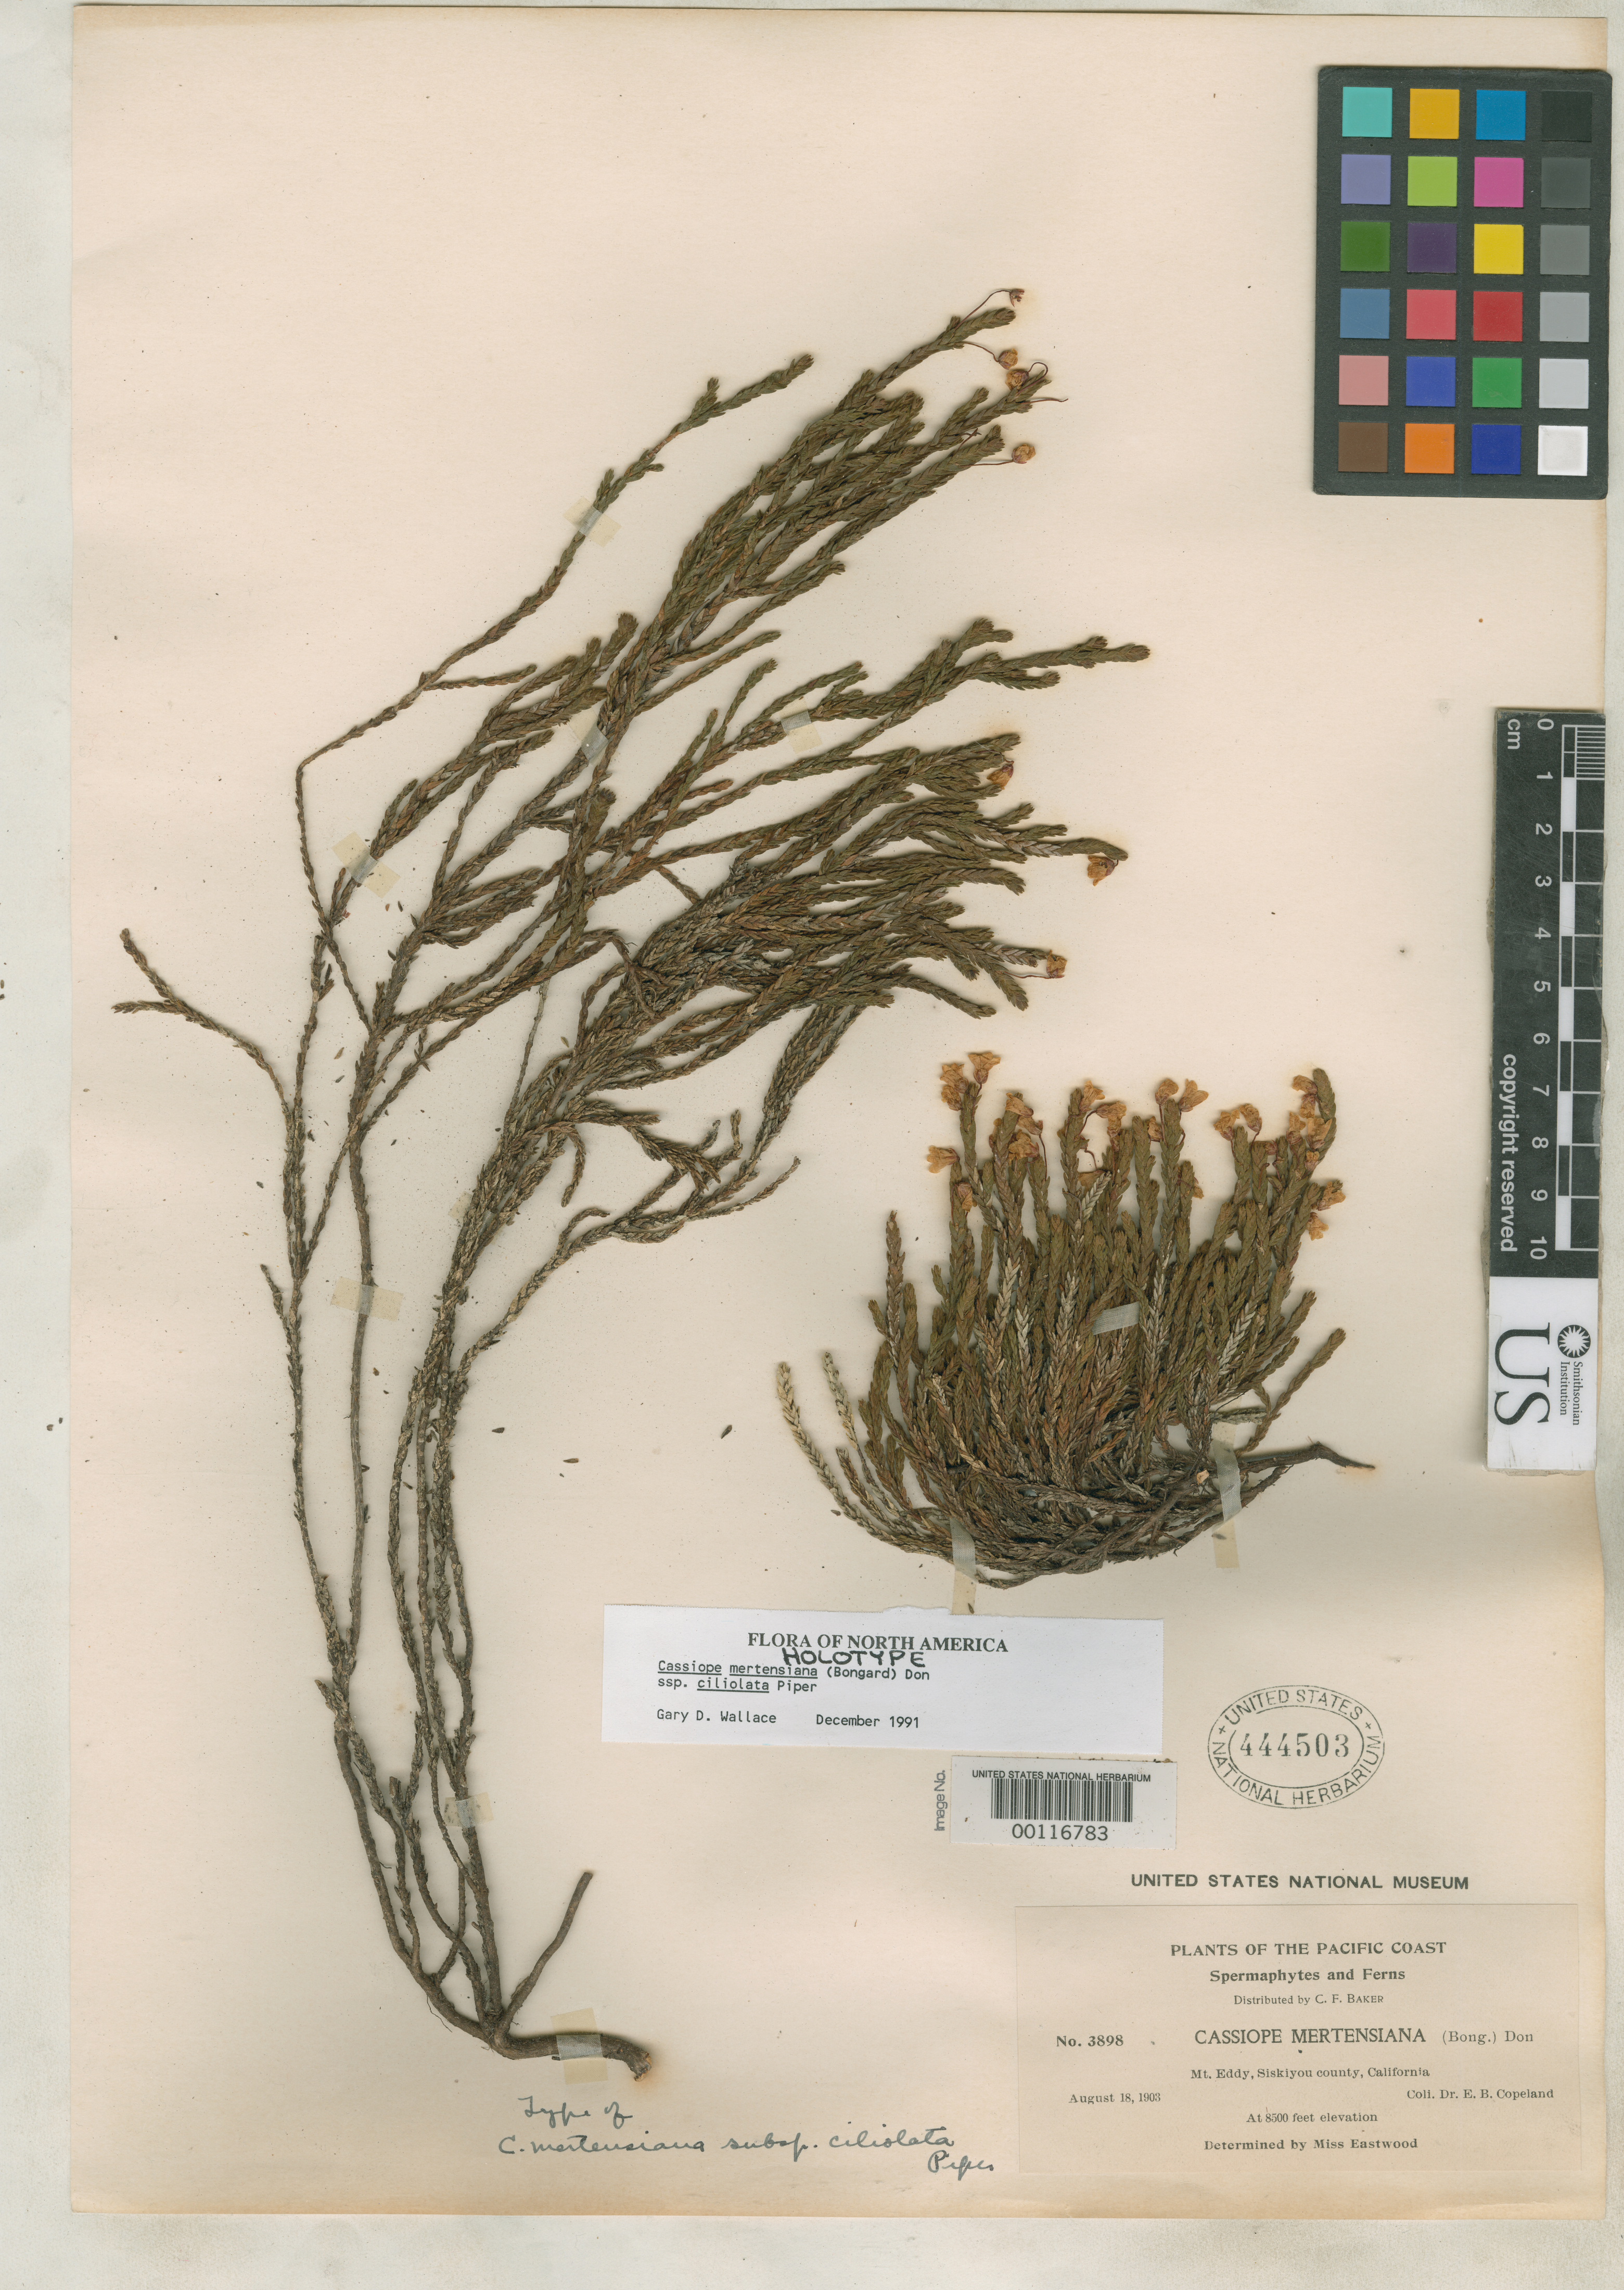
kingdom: Plantae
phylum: Tracheophyta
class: Magnoliopsida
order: Ericales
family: Ericaceae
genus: Cassiope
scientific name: Cassiope mertensiana subsp. ciliolata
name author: Piper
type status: Holotype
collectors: E. B. Copeland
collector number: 3898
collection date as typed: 18 Aug 1903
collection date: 1903-08-18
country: United States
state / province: California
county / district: Siskiyou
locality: Mt. Eddy.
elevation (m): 2591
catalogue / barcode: US 444503